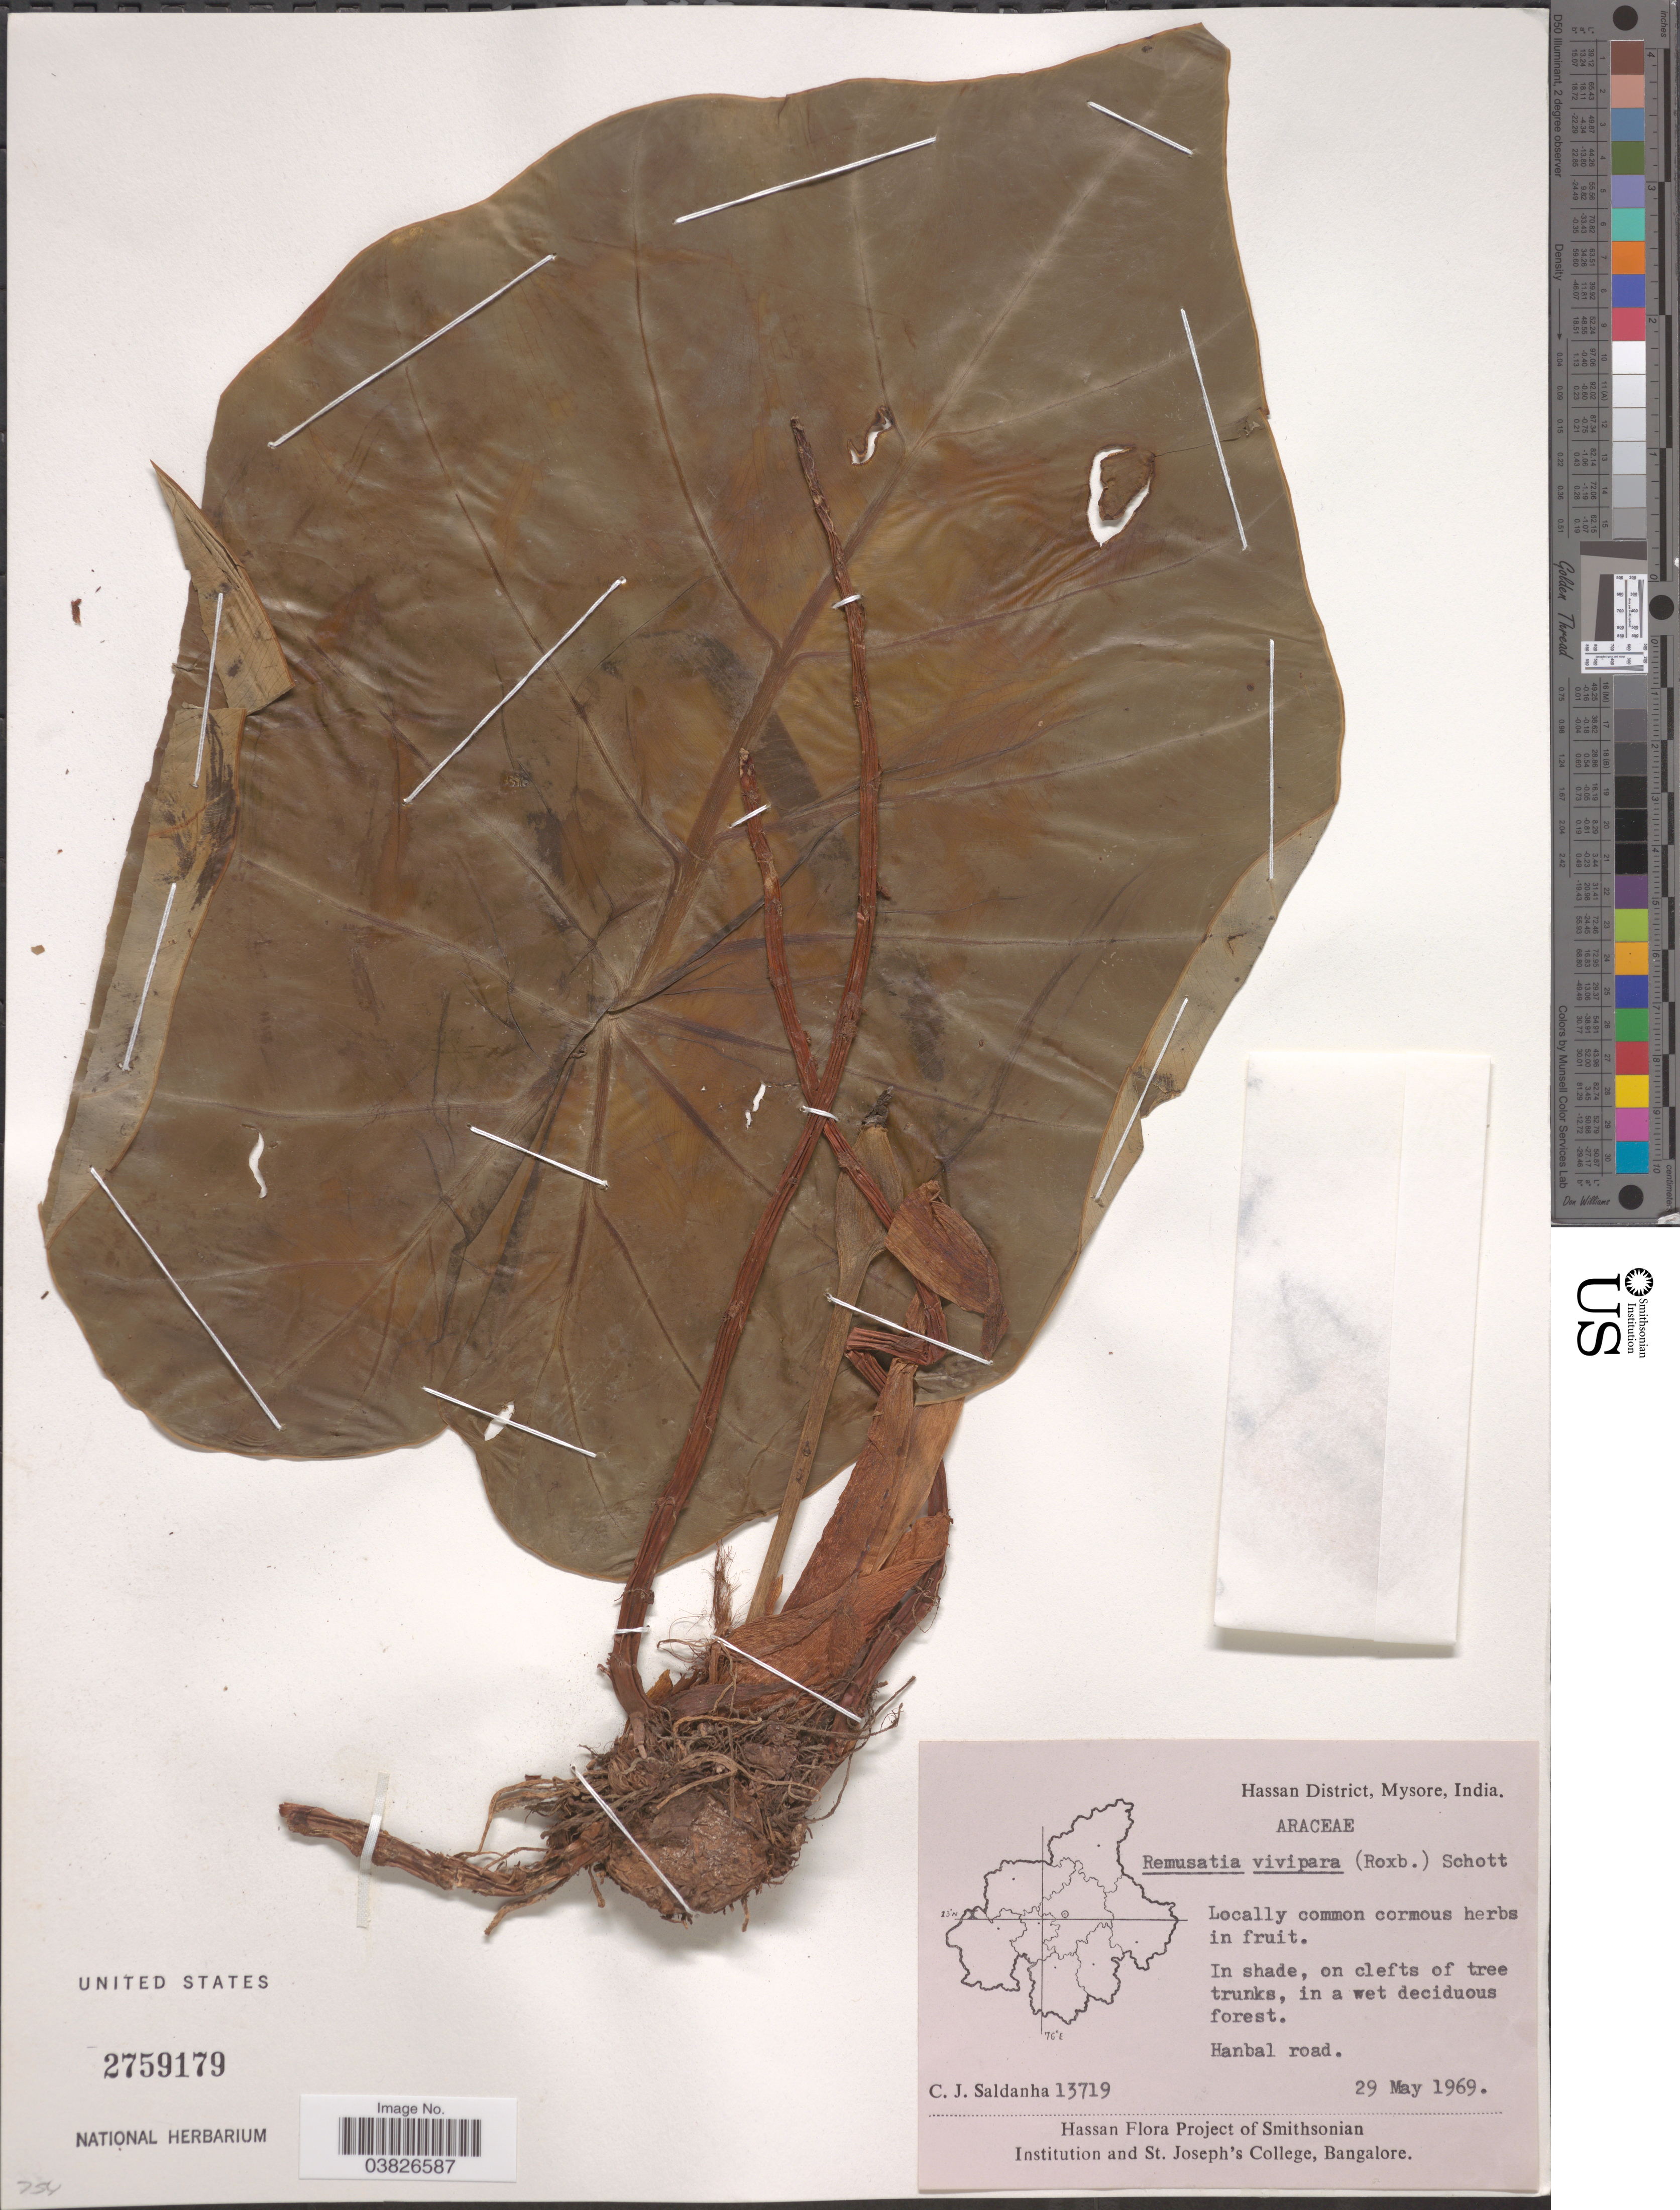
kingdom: Plantae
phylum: Tracheophyta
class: Liliopsida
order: Alismatales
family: Araceae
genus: Remusatia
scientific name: Remusatia vivipara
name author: (Roxb.) Schott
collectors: C. J. Saldanha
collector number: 13719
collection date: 1969-05-29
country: India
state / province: Karnataka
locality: Hassan District, Mysore. Hanbal road.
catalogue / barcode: US 2759179